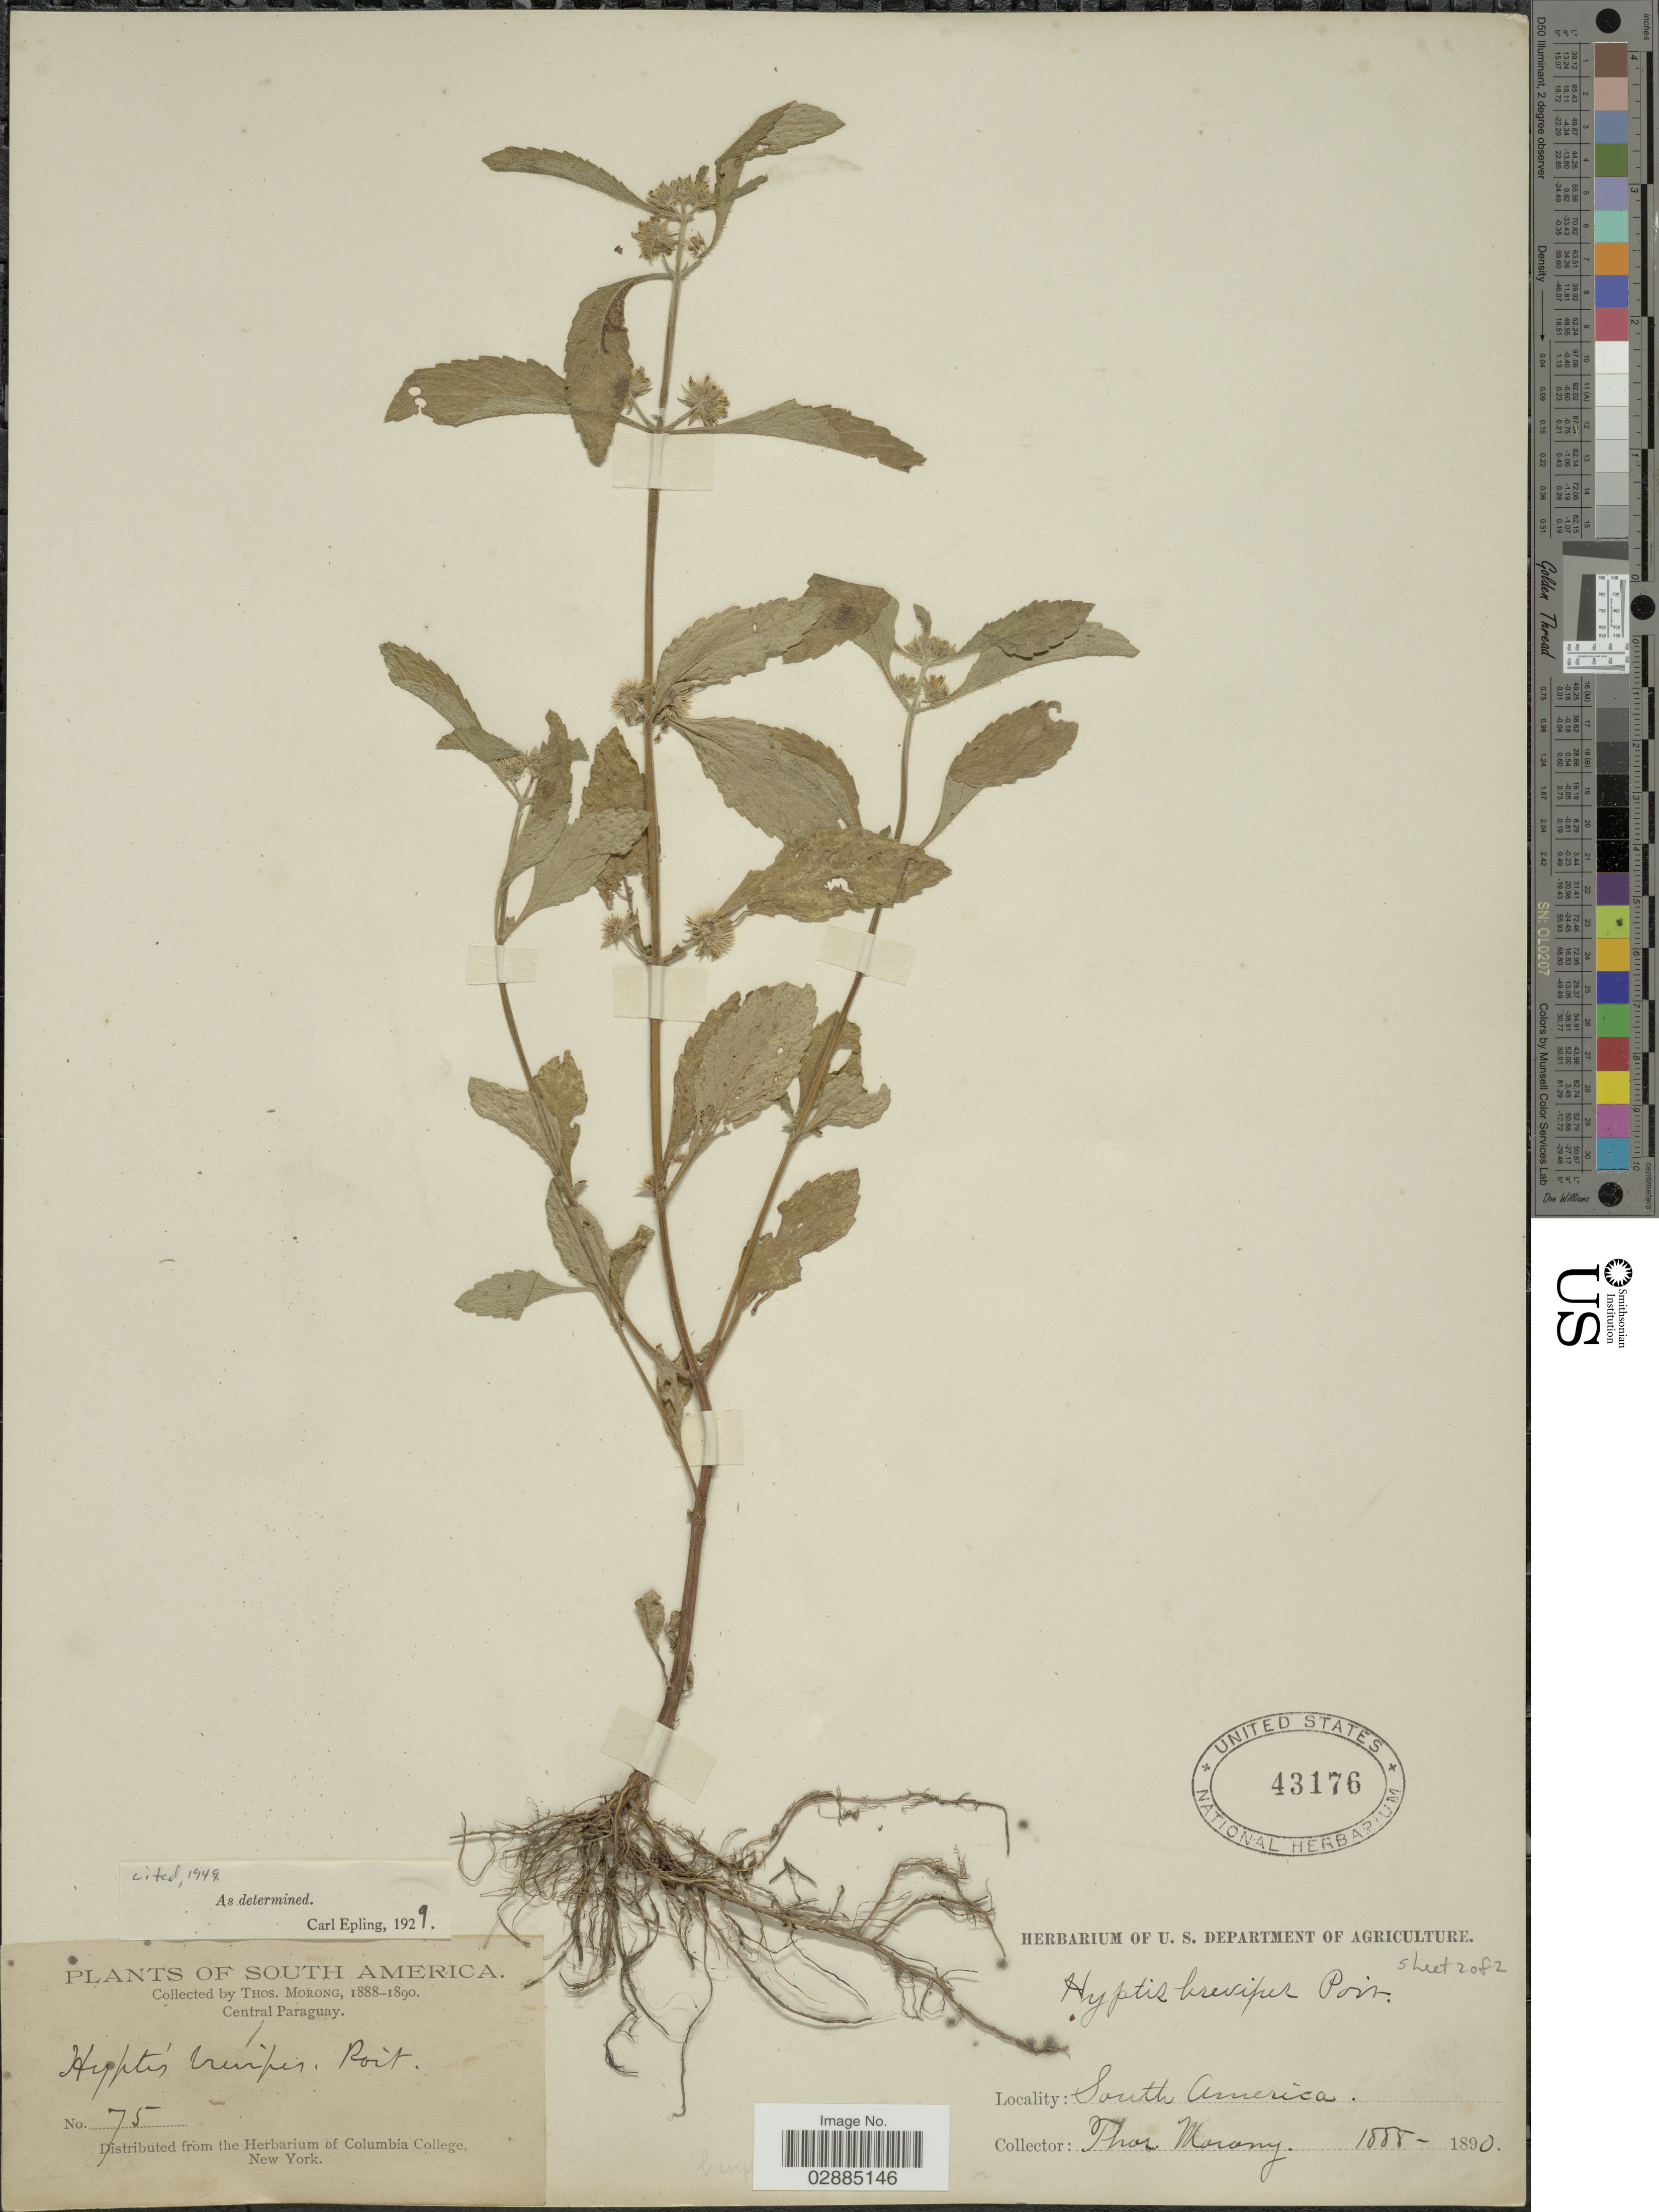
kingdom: Plantae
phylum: Tracheophyta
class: Magnoliopsida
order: Lamiales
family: Lamiaceae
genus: Hyptis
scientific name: Hyptis brevipes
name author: Poit.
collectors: T. Morong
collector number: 75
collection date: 1888/1890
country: Paraguay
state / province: Central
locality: Central Paraguay.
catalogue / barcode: US 43176